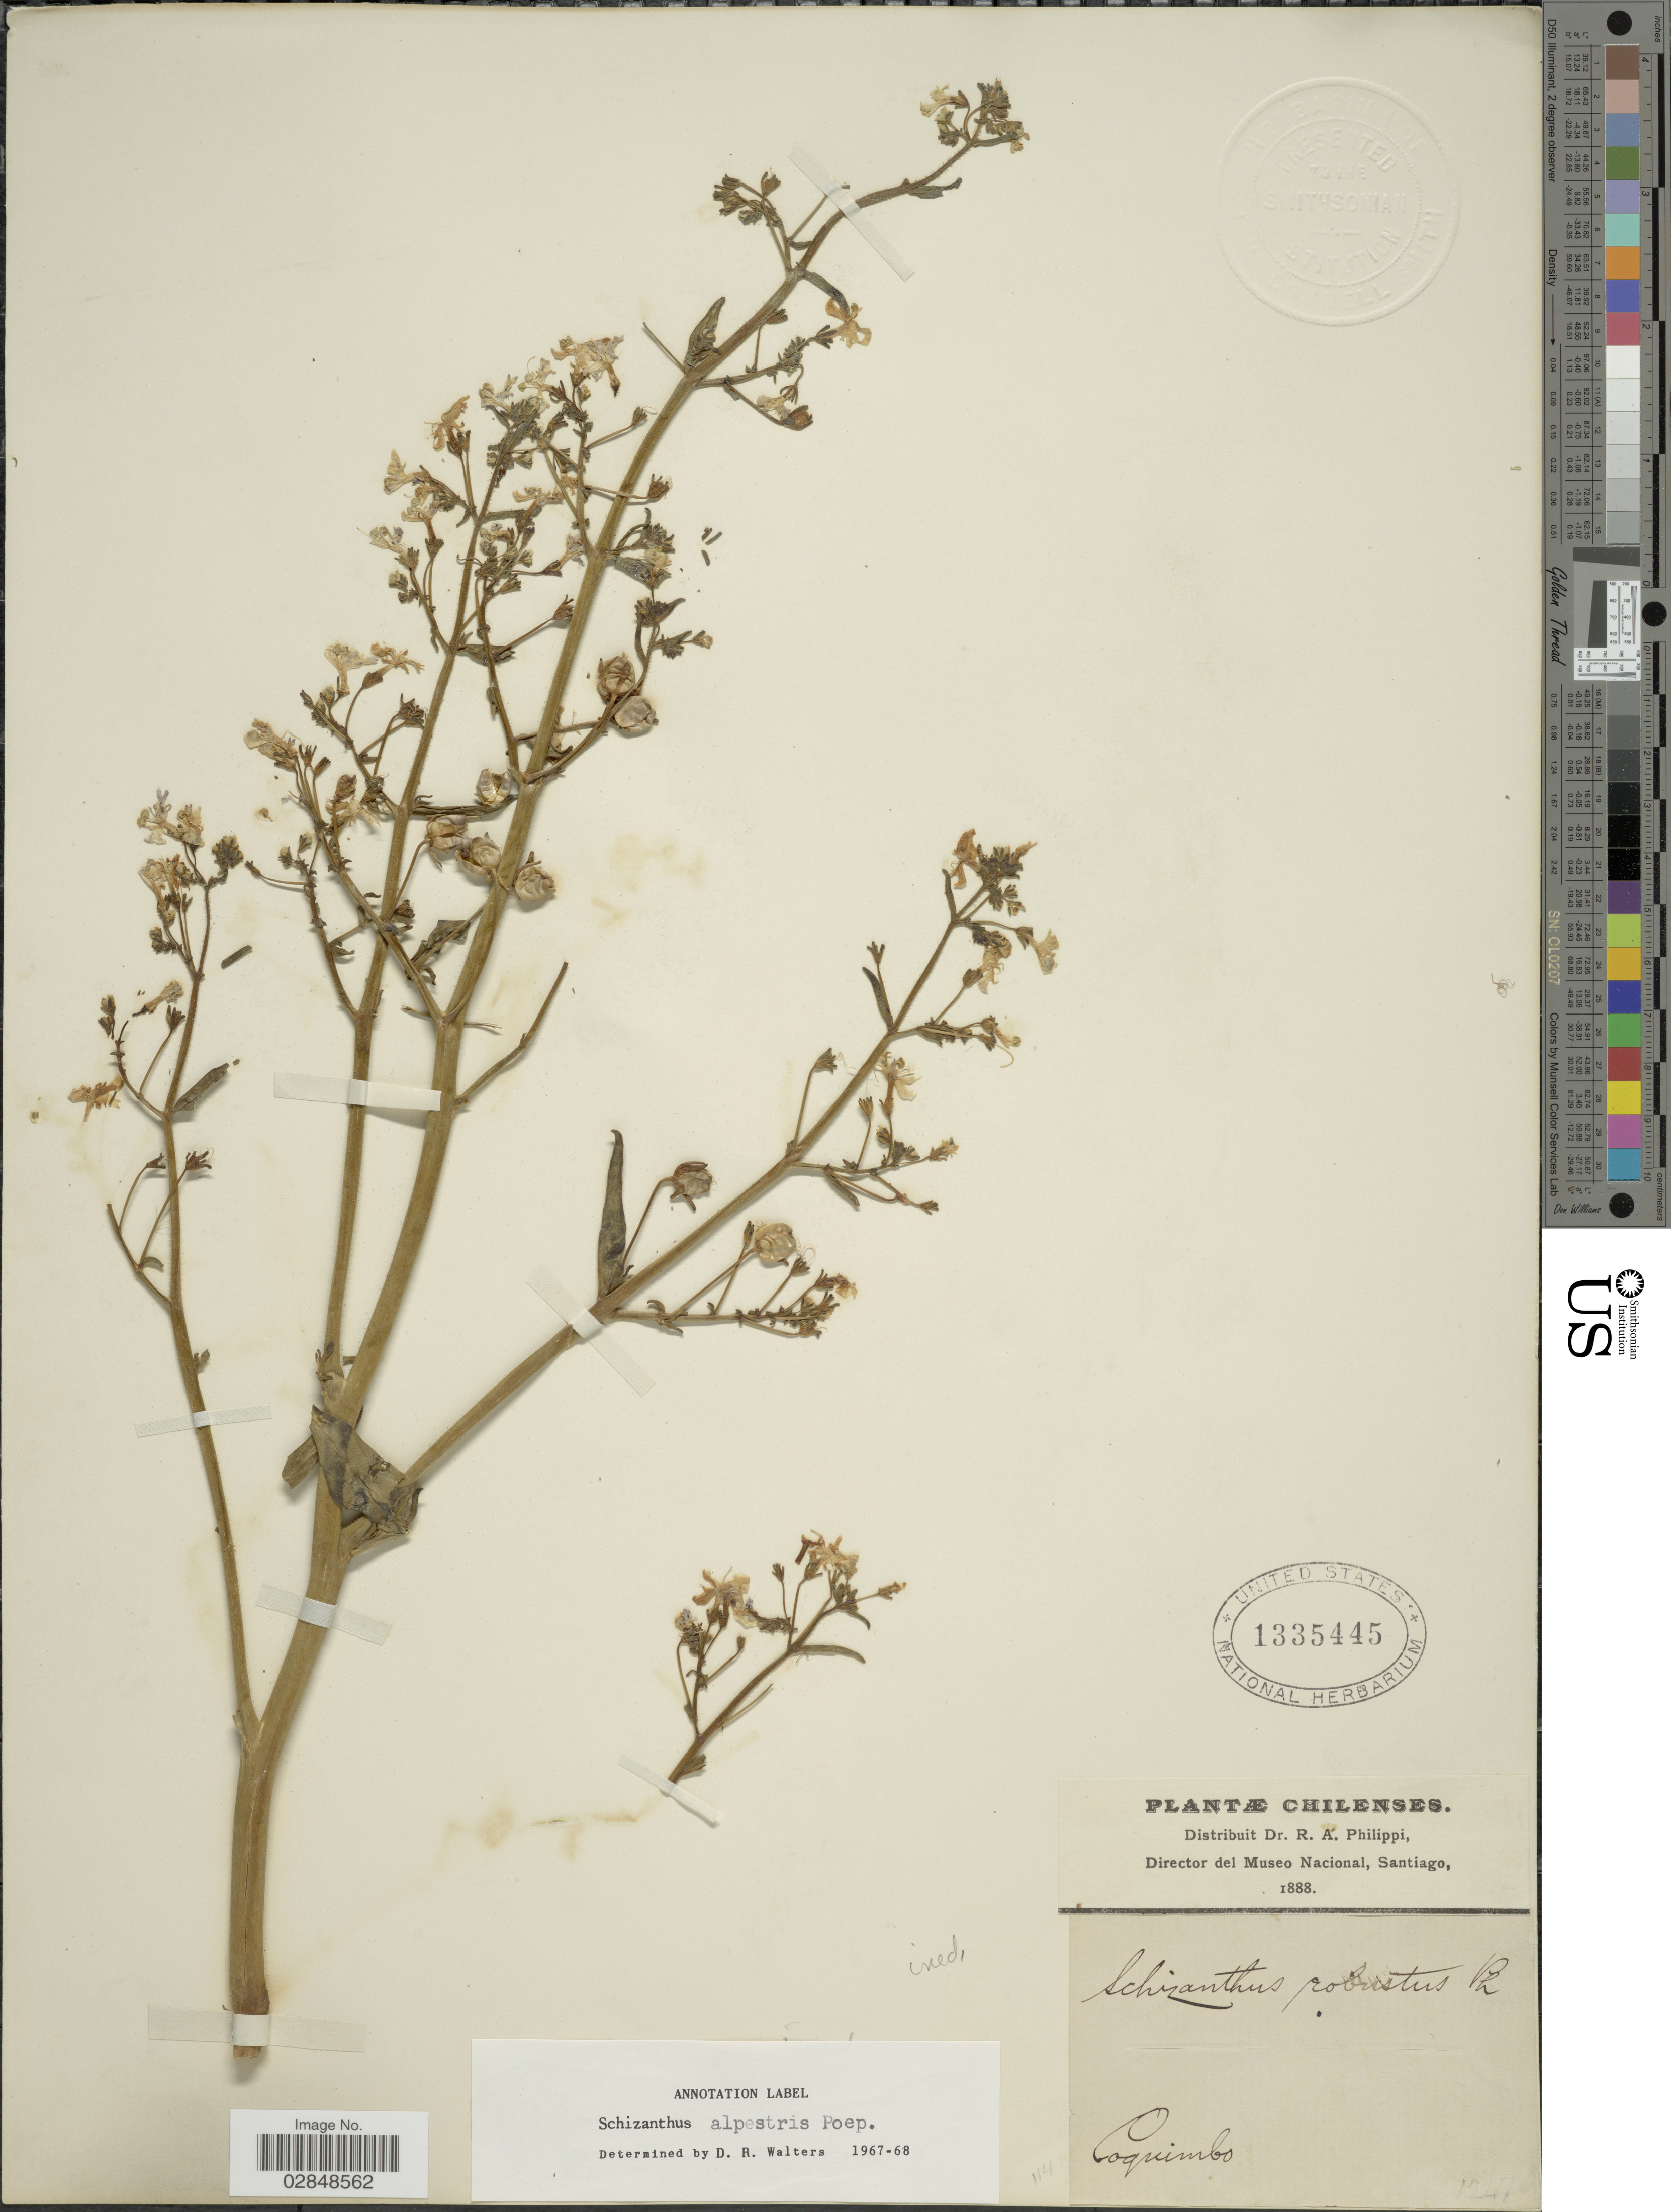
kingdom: Plantae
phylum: Tracheophyta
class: Magnoliopsida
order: Solanales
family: Solanaceae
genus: Schizanthus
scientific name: Schizanthus alpestris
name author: Poepp. ex Benth.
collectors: E. Werdermann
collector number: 1247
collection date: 1888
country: Chile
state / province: Coquimbo (IV)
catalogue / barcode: US 1335445